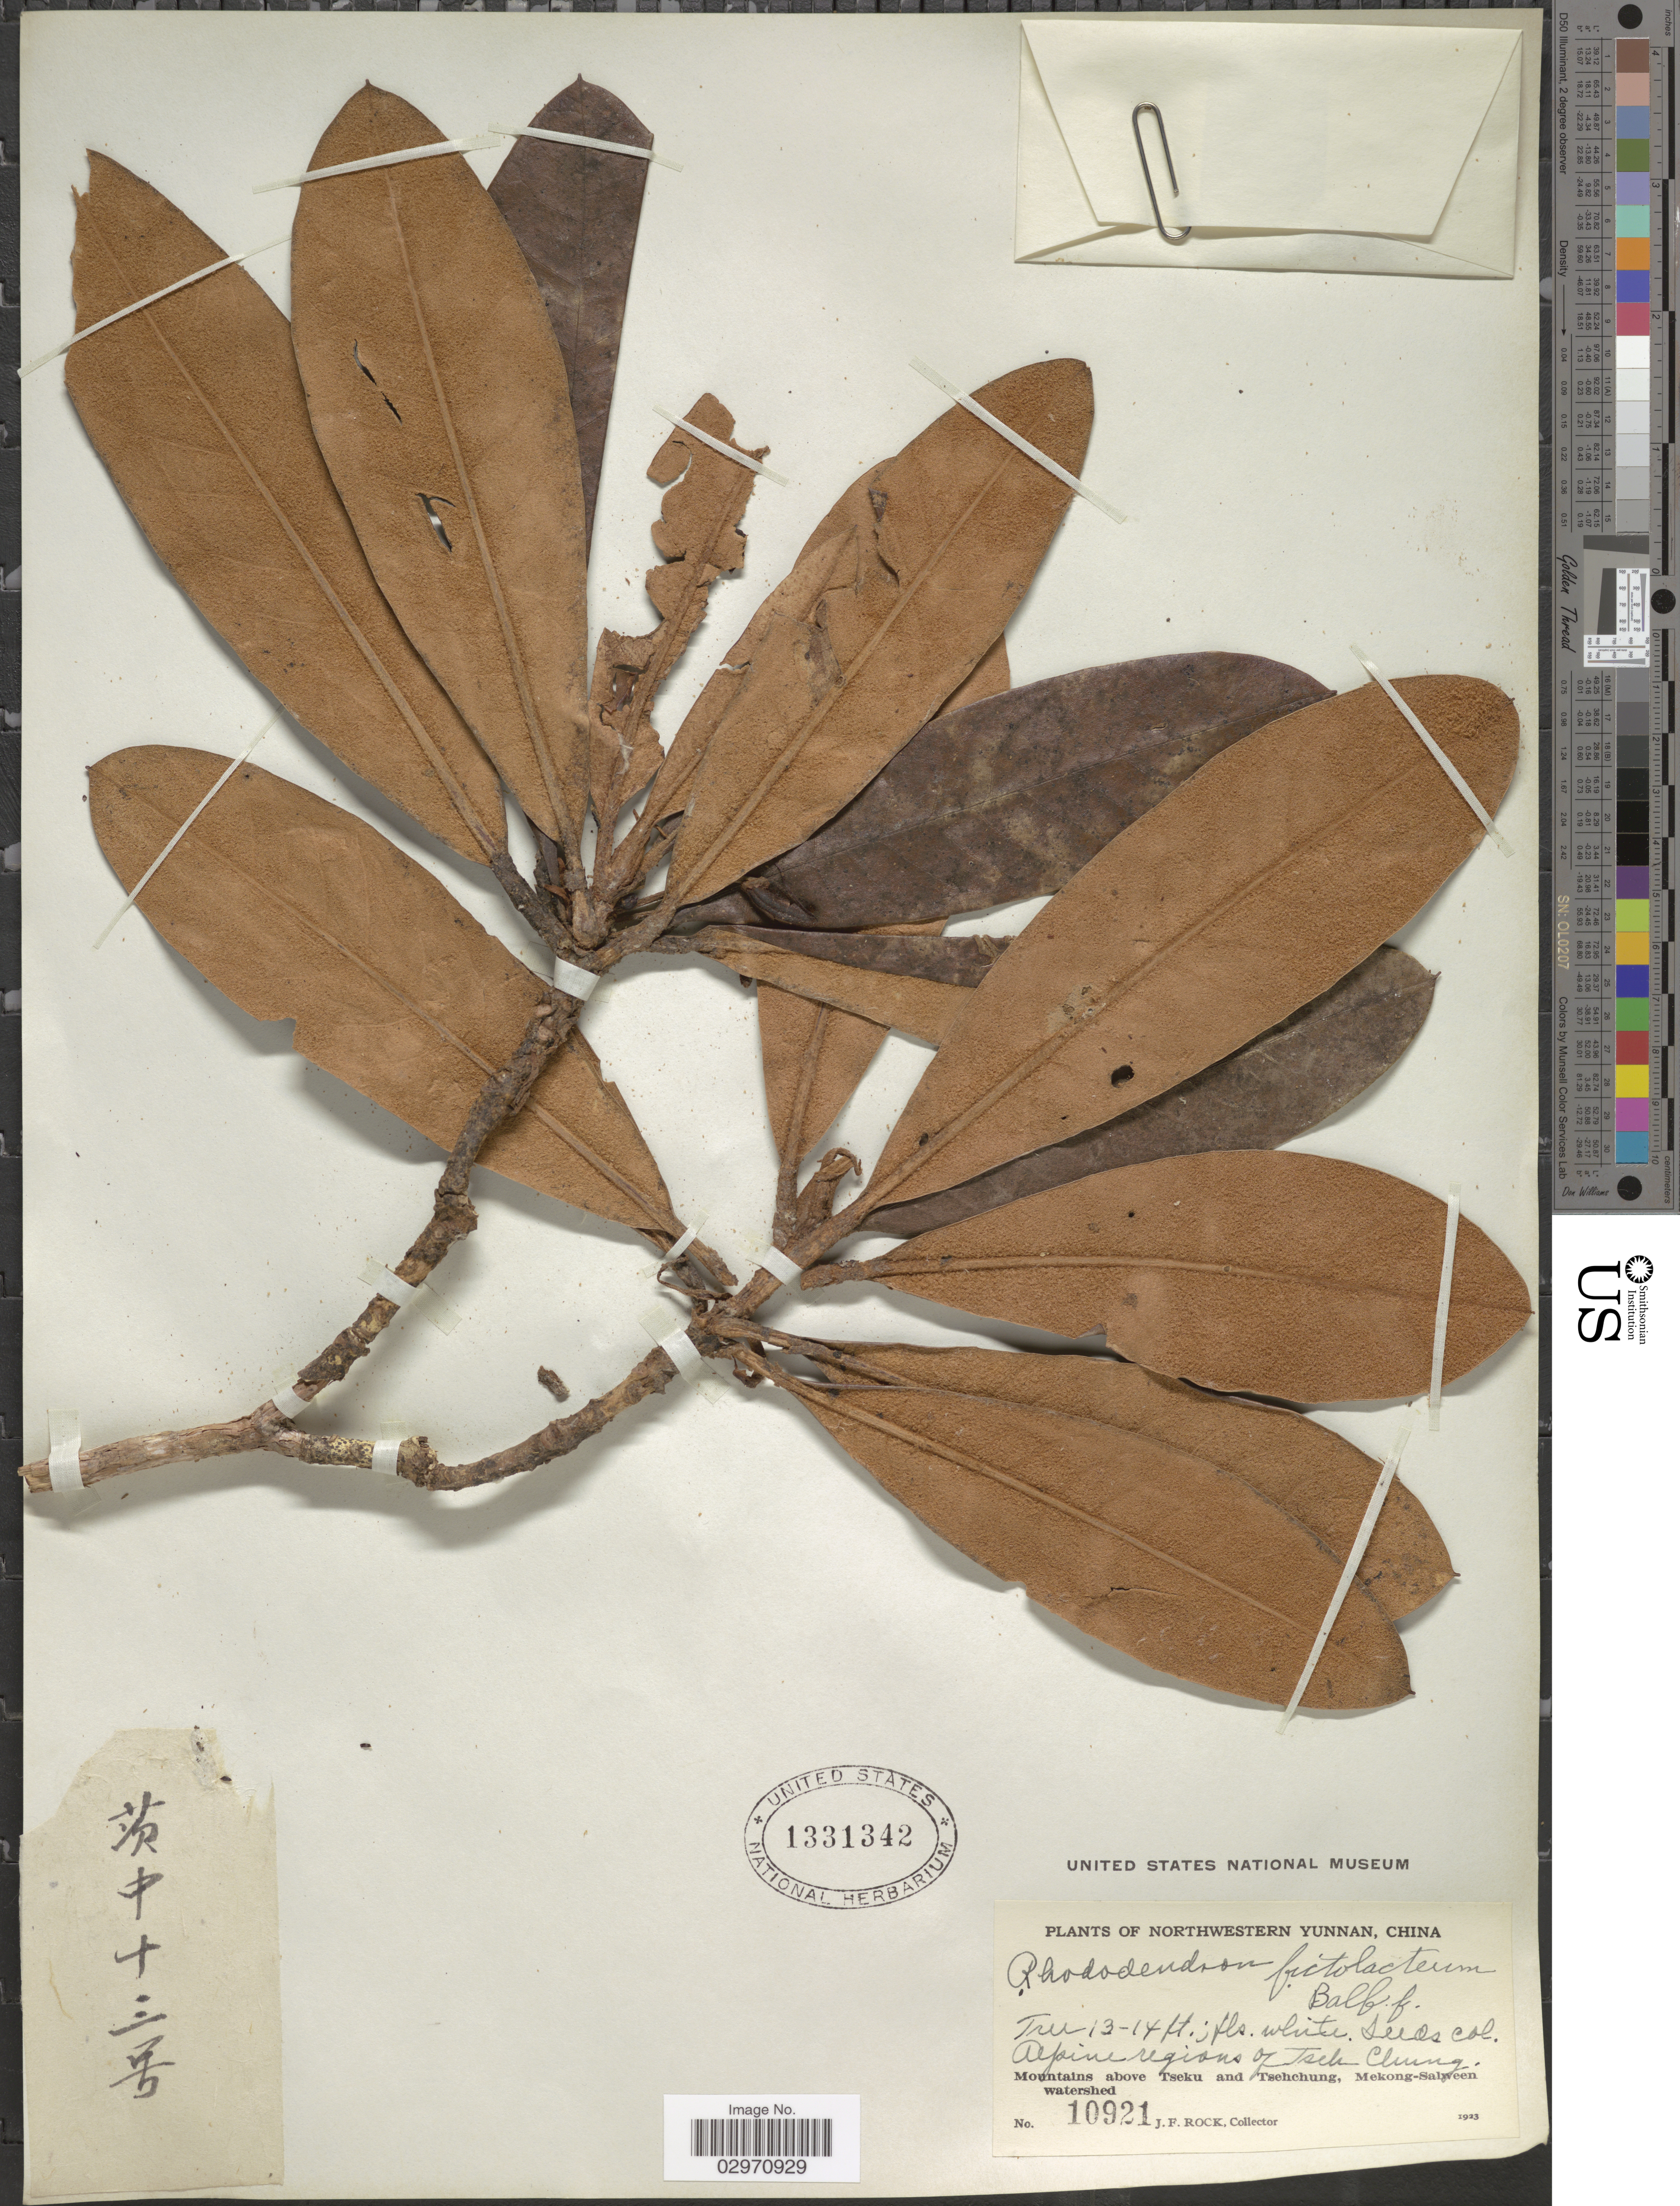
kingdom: Plantae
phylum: Tracheophyta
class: Magnoliopsida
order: Ericales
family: Ericaceae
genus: Rhododendron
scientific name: Rhododendron fictolacteum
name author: Balf. f.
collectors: J. Rock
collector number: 10921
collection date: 1923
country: China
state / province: Yunnan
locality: Alpine regions of Tseh Chung. Mountains above Tseku and Tsehchung, Mekong-Salween watershed.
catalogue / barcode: US 1331342